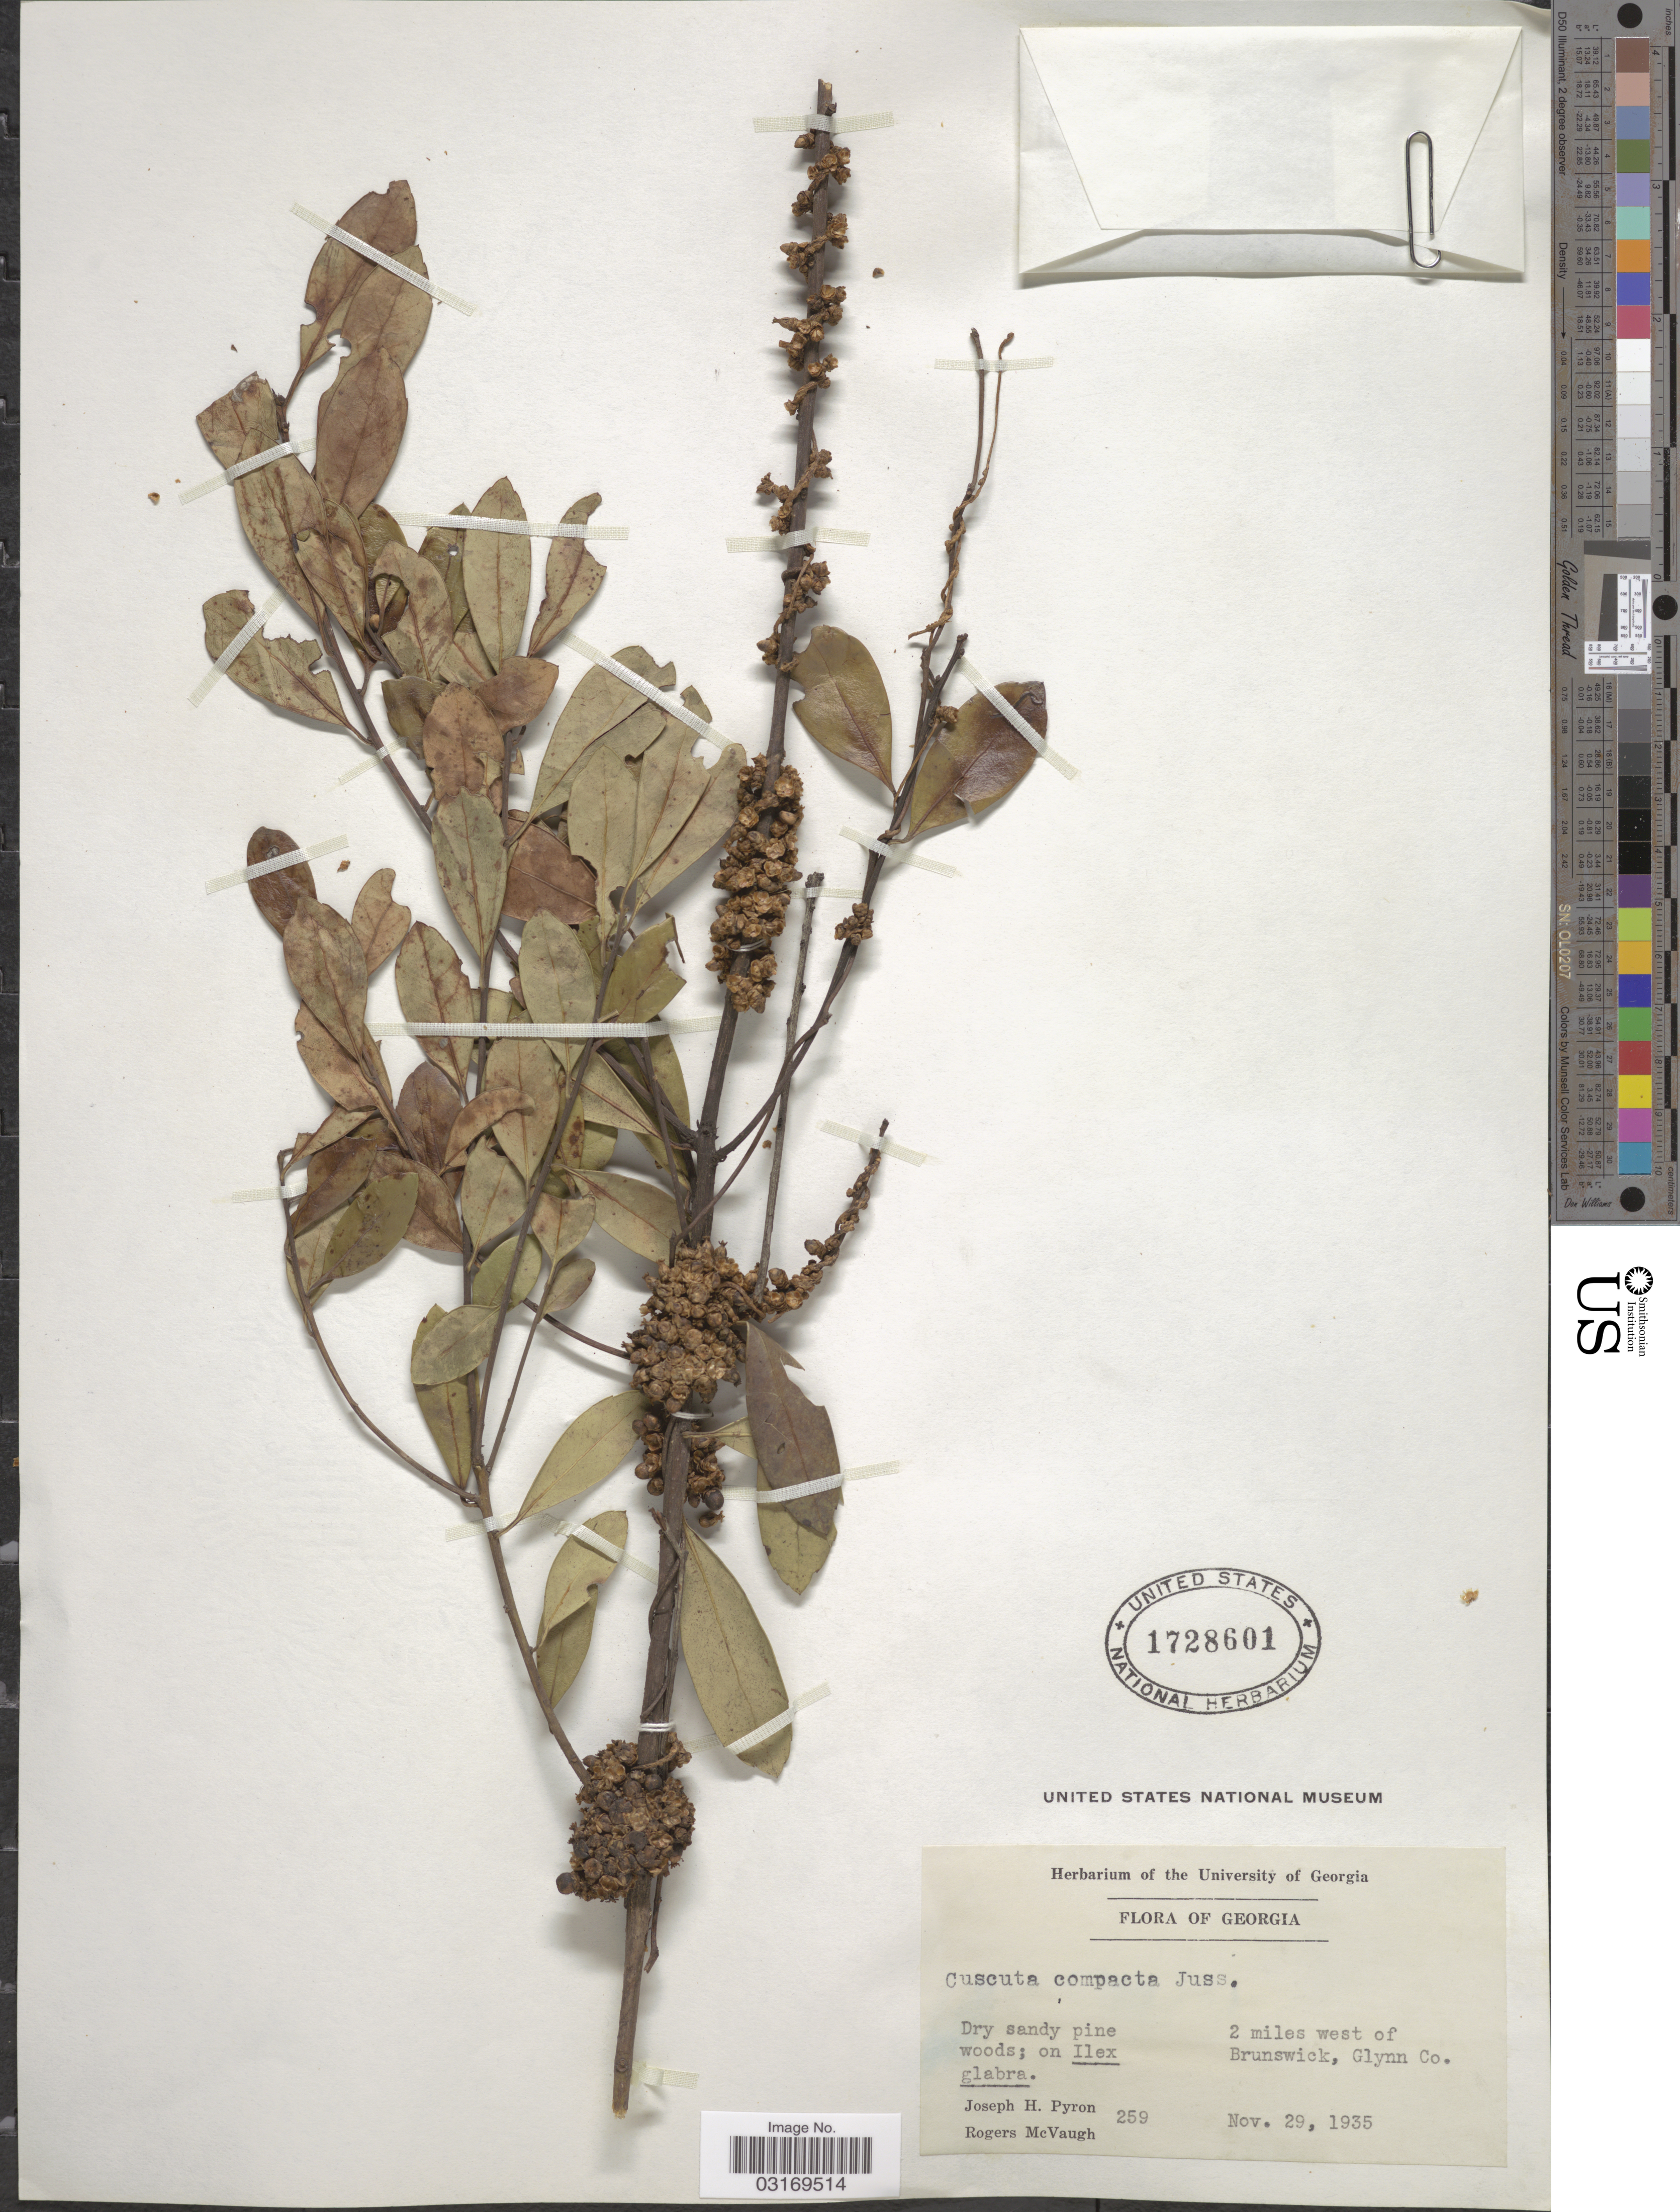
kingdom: Plantae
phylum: Tracheophyta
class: Magnoliopsida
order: Solanales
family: Convolvulaceae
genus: Cuscuta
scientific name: Cuscuta compacta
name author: Juss. ex Choisy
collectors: J. H. Pyron & R. McVaugh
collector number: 259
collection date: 1935-11-29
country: United States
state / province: Georgia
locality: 2 miles west of Brunswick, Glynn Co.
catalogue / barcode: US 1728601